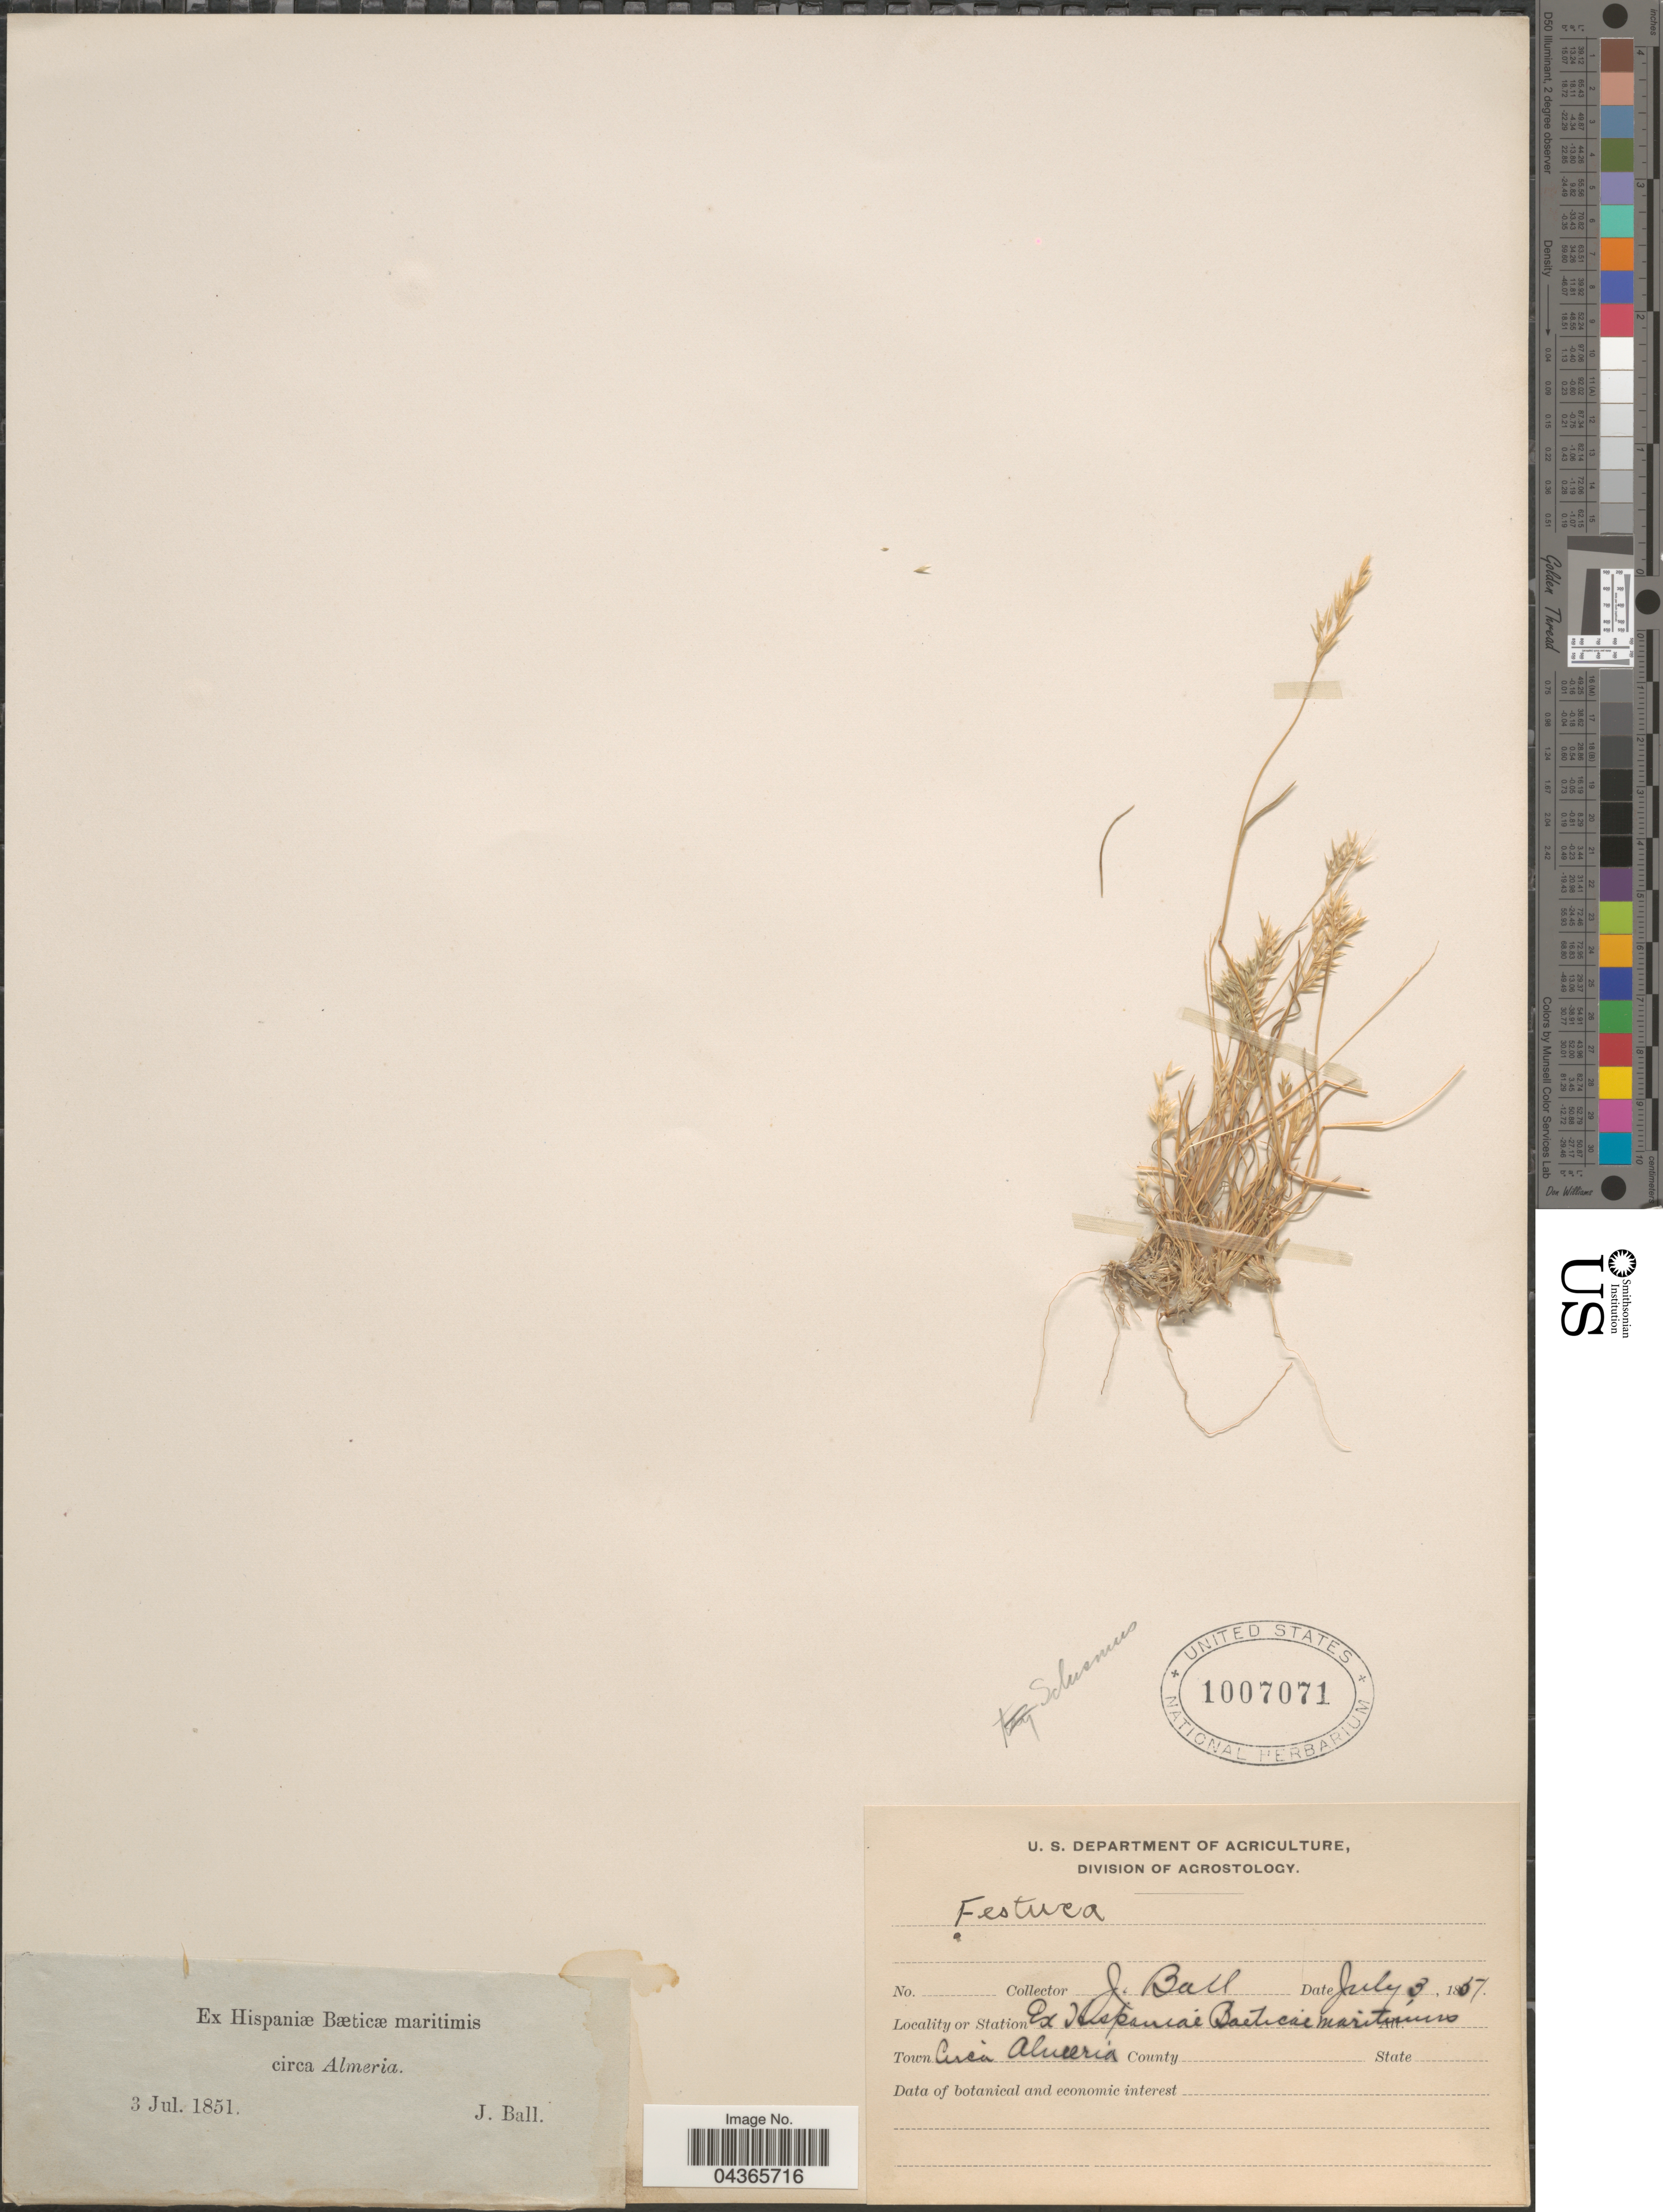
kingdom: Plantae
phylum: Tracheophyta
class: Liliopsida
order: Poales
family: Poaceae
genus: Schismus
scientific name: Schismus barbatus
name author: (L.) Thell.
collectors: J. Ball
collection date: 1851-07-03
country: Spain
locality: Ex Hispaniæ Bæticæ maritimis circa Almeria.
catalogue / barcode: US 1007071